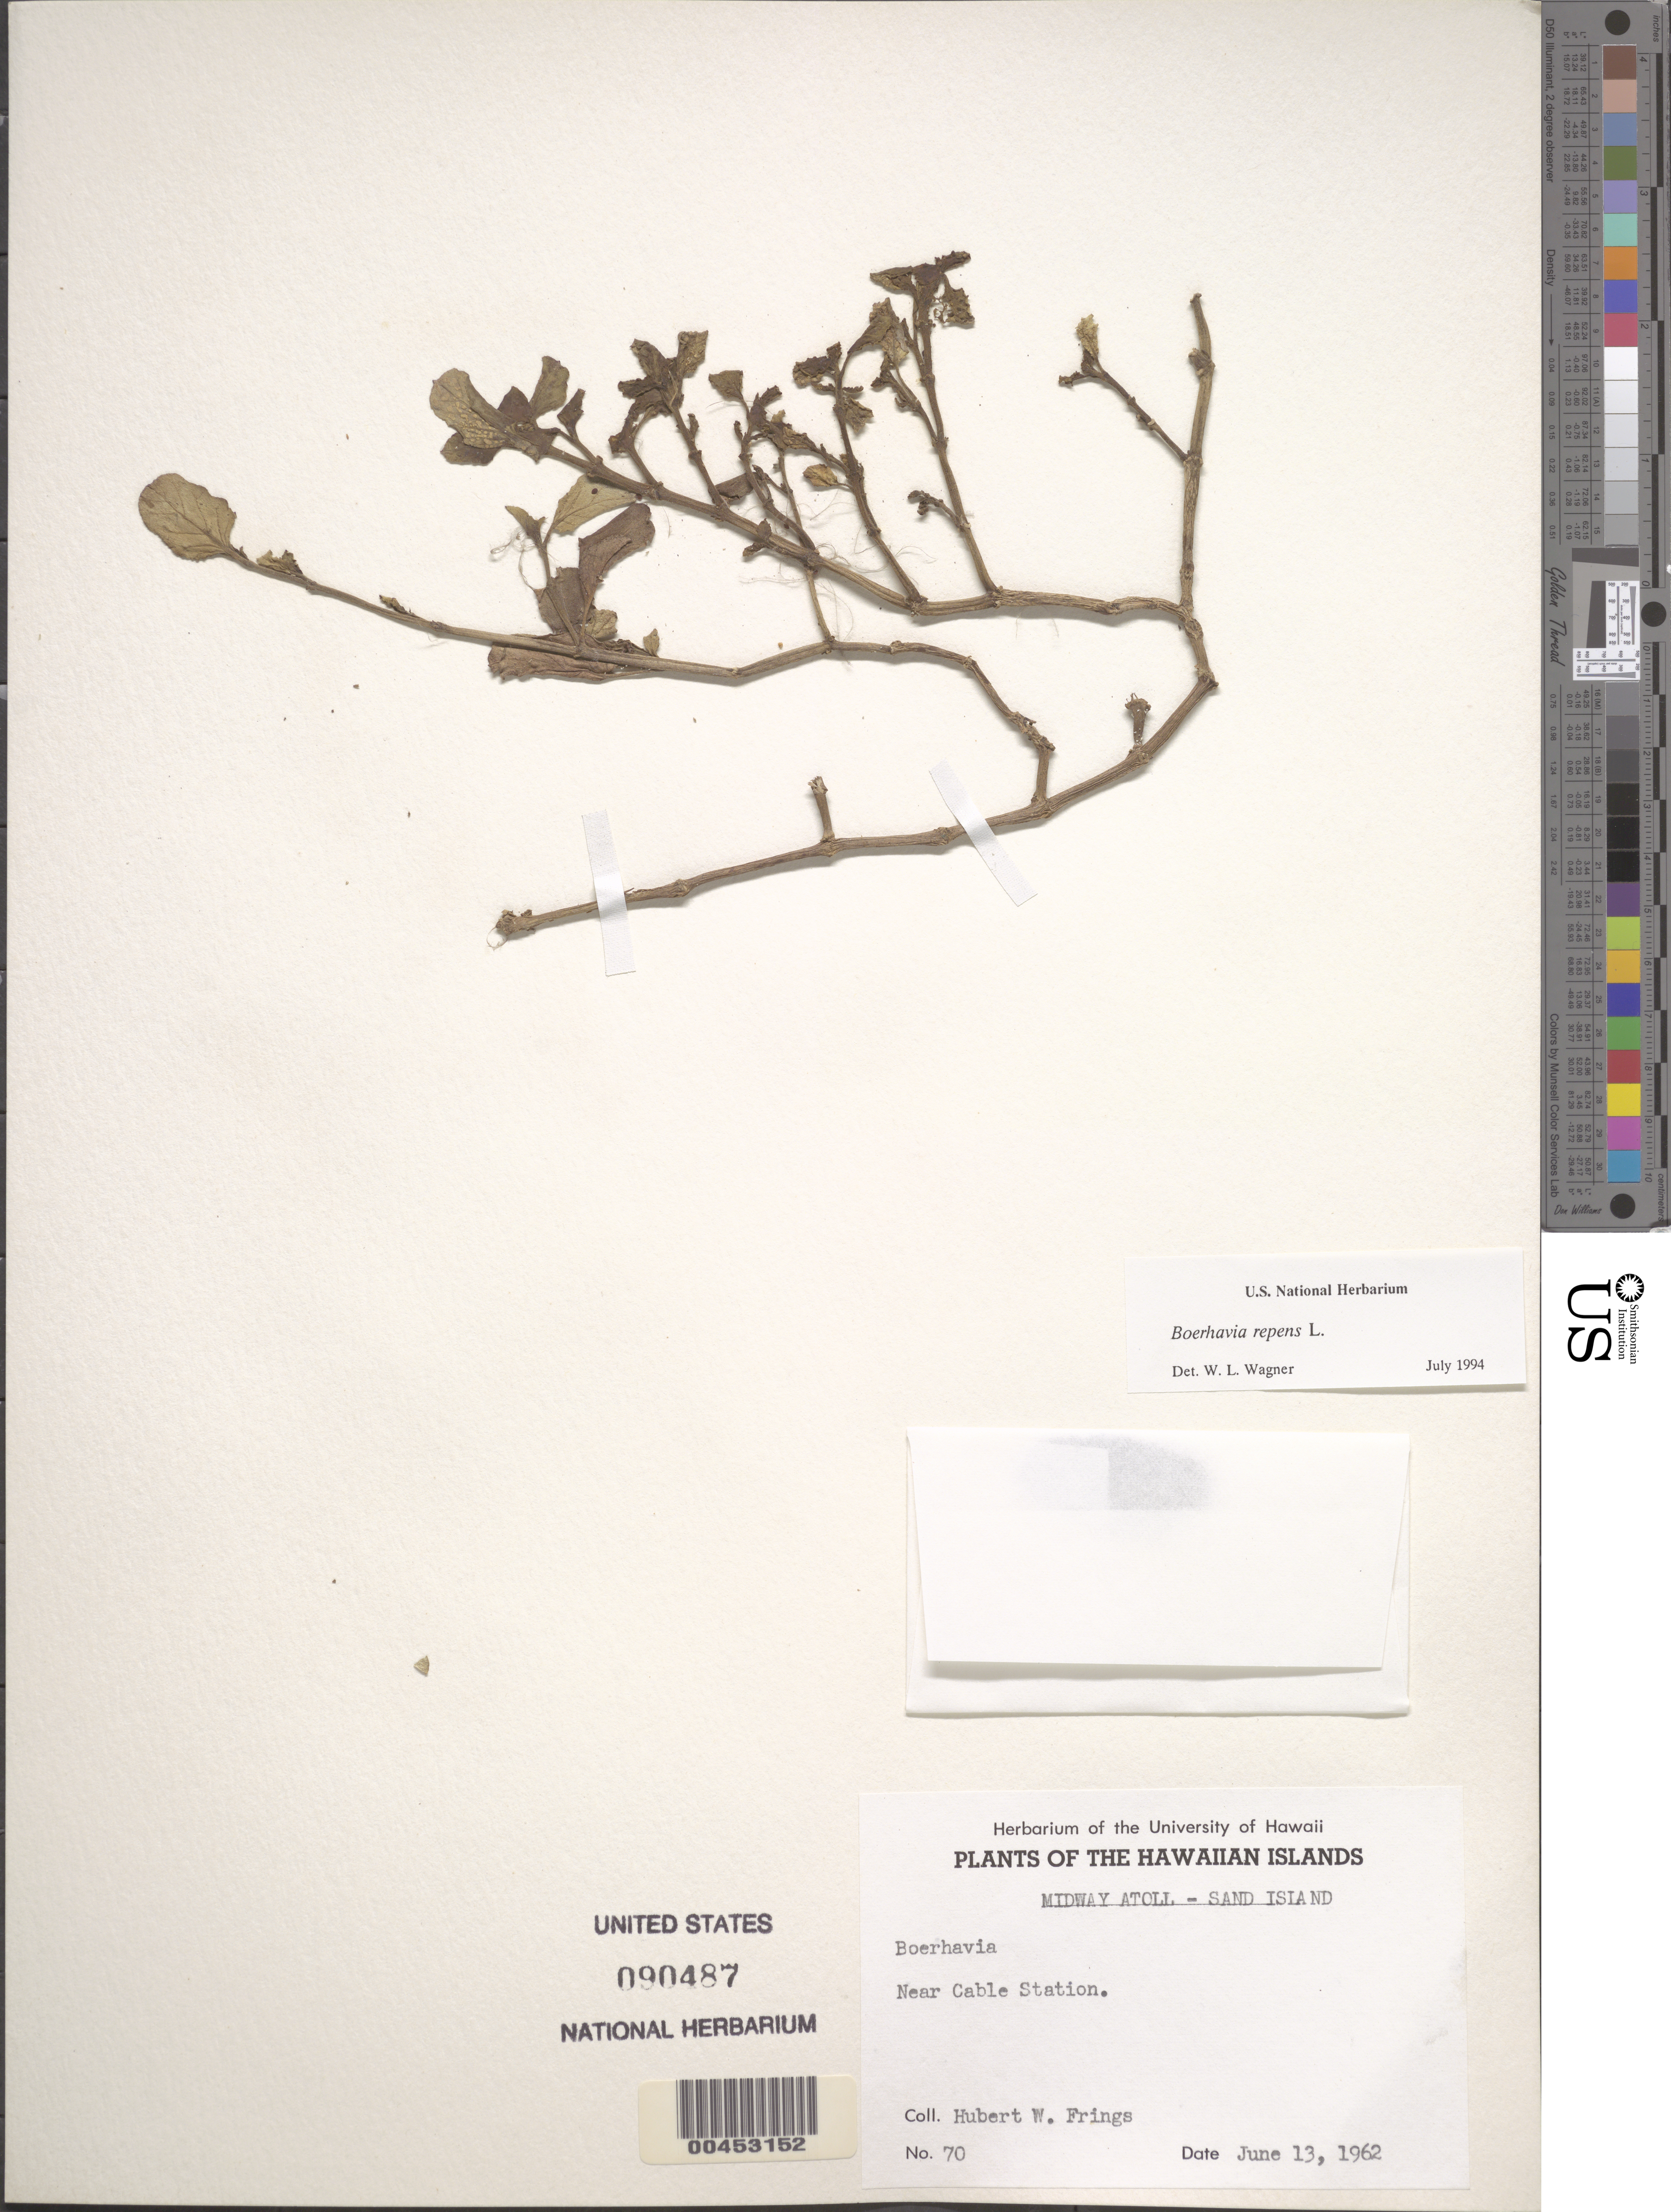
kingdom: Plantae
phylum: Tracheophyta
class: Magnoliopsida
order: Caryophyllales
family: Nyctaginaceae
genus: Boerhavia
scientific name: Boerhavia repens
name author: L.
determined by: Wagner, W. L., (BOT), Smithsonian Institution - National Museum of Natural History (UNITED STATES)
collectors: H. Frings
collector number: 70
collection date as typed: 13 Jun 1962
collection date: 1962-06-13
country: U.S. Administered Pacific Islands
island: Midway Atoll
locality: Near Cable Station, Sand Islet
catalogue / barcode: US 90487